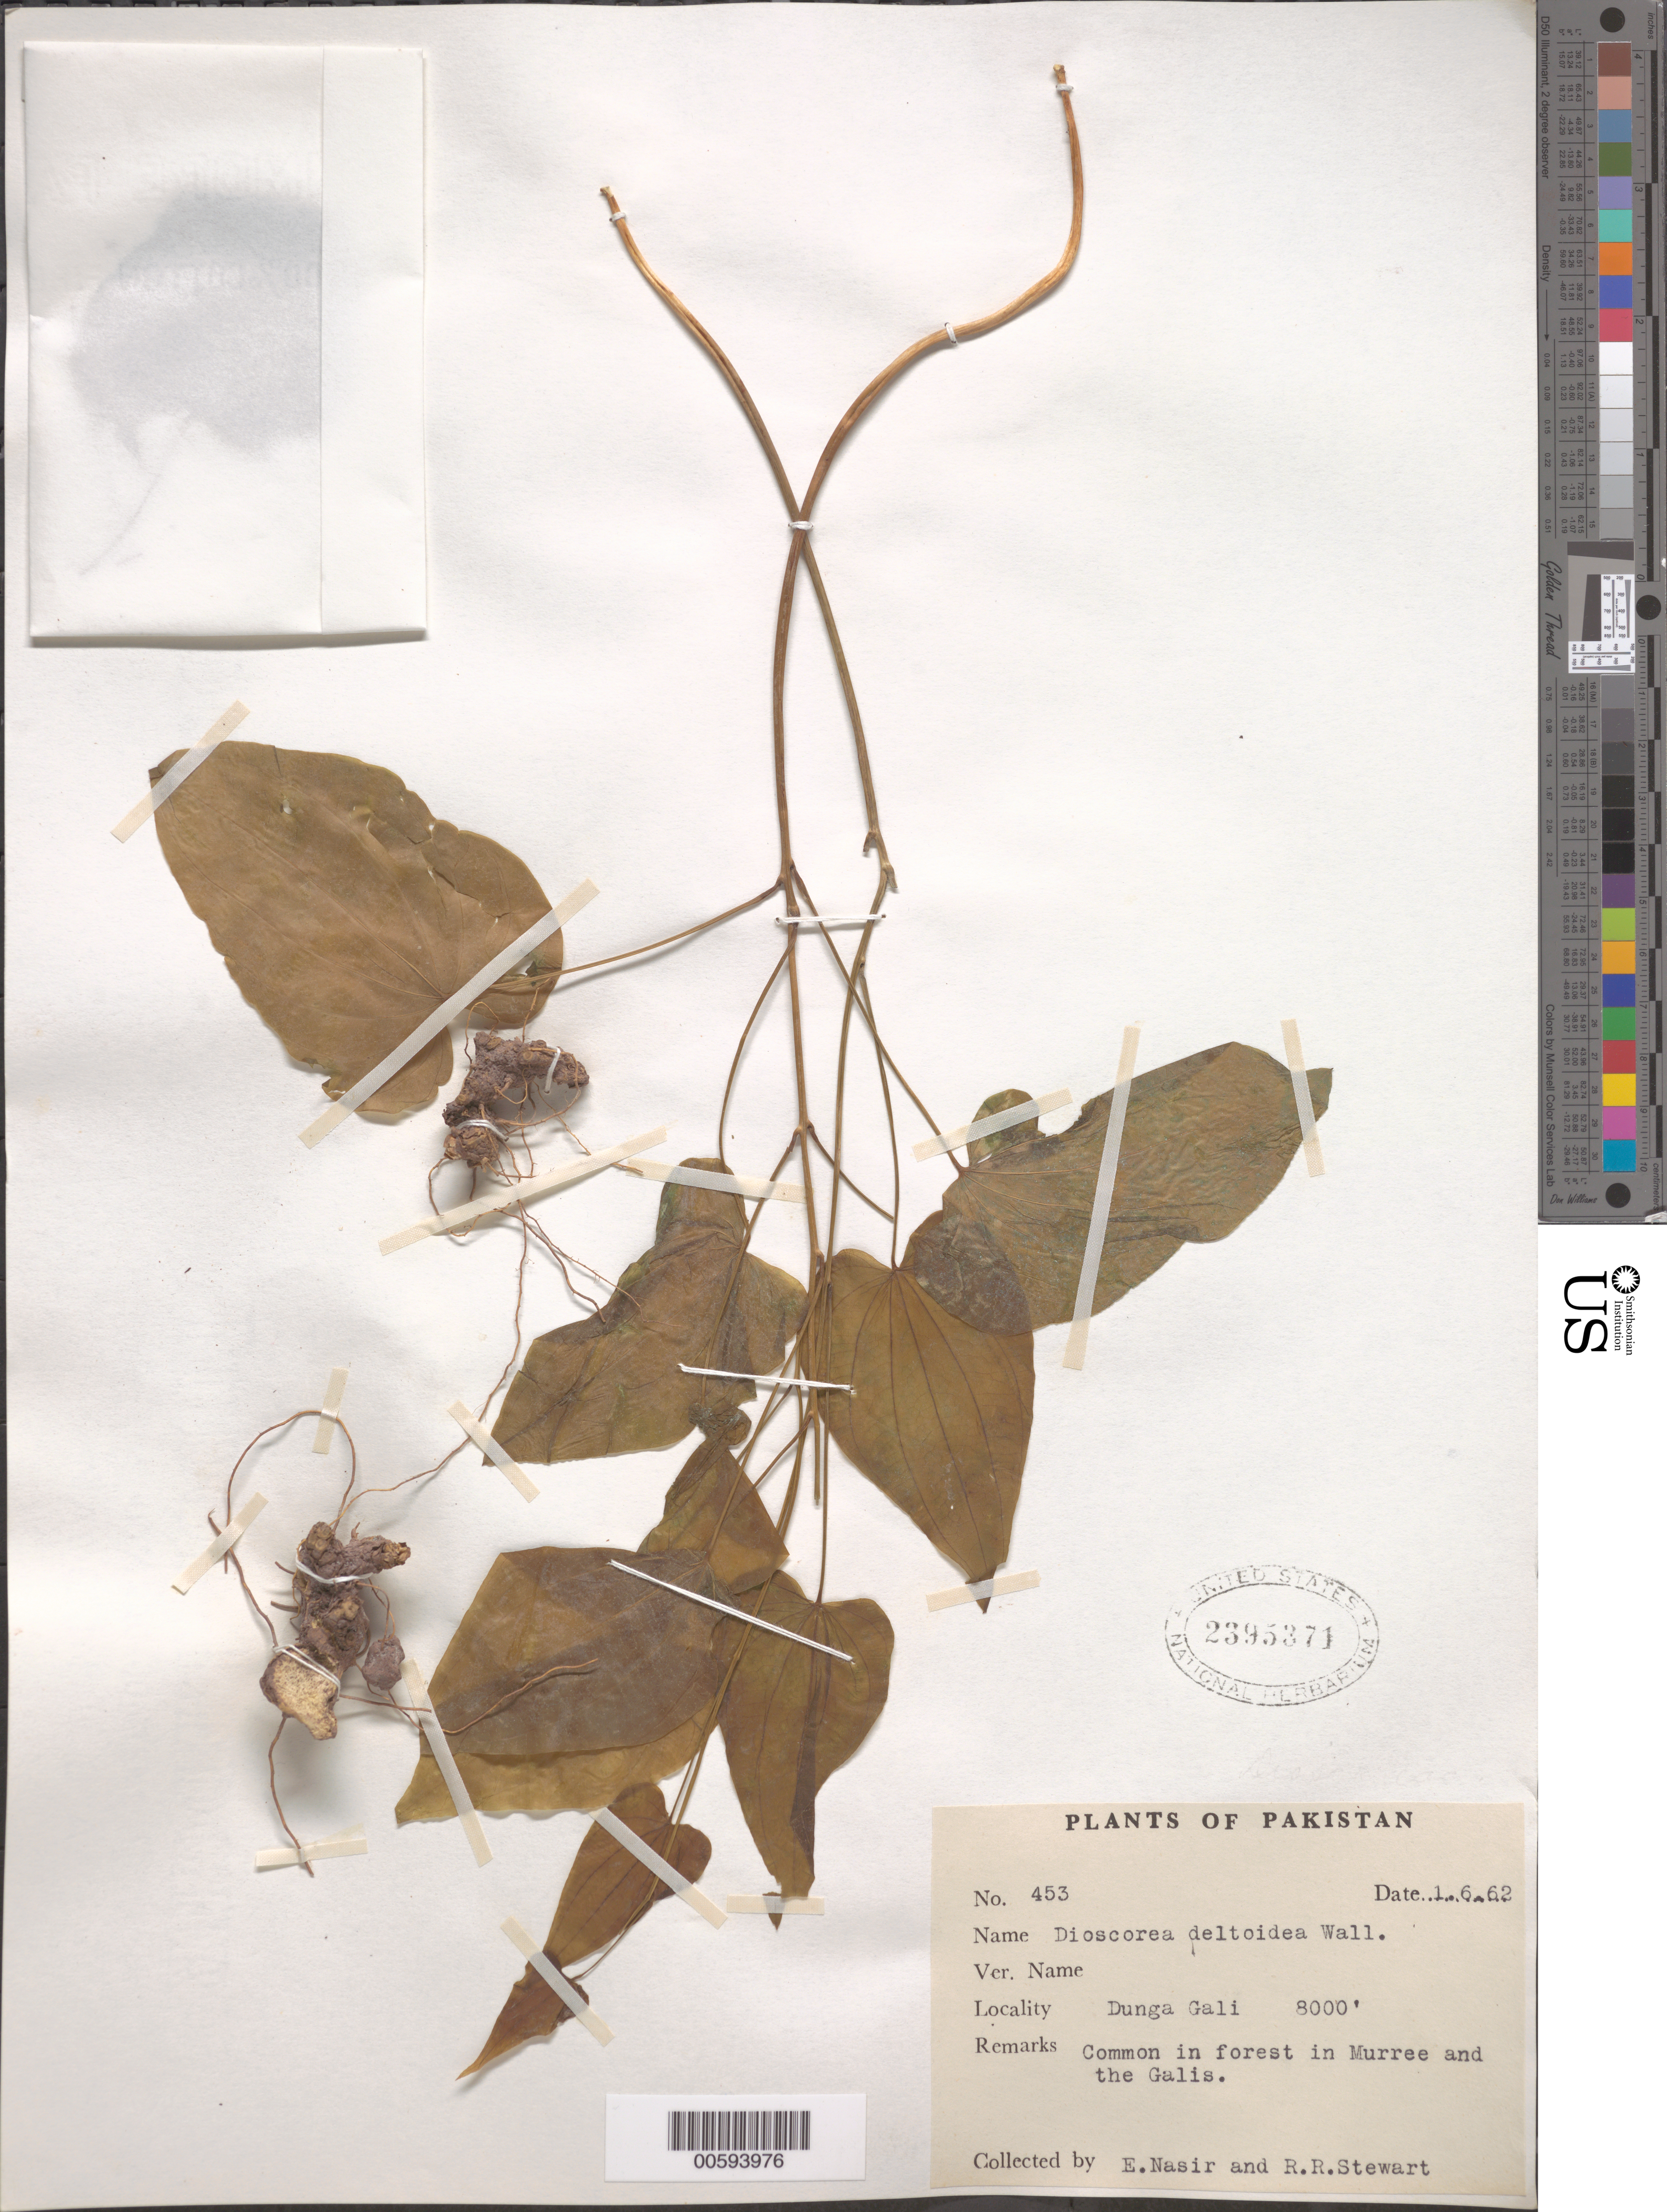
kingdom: Plantae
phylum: Tracheophyta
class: Liliopsida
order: Dioscoreales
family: Dioscoreaceae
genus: Dioscorea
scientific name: Dioscorea deltoidea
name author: Wall.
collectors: E. Nasir & R. R. Stewart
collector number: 453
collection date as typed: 01 Jun 1962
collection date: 1962-06-01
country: Pakistan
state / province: Khyber Pakhtunkhwa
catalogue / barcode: US 2395371